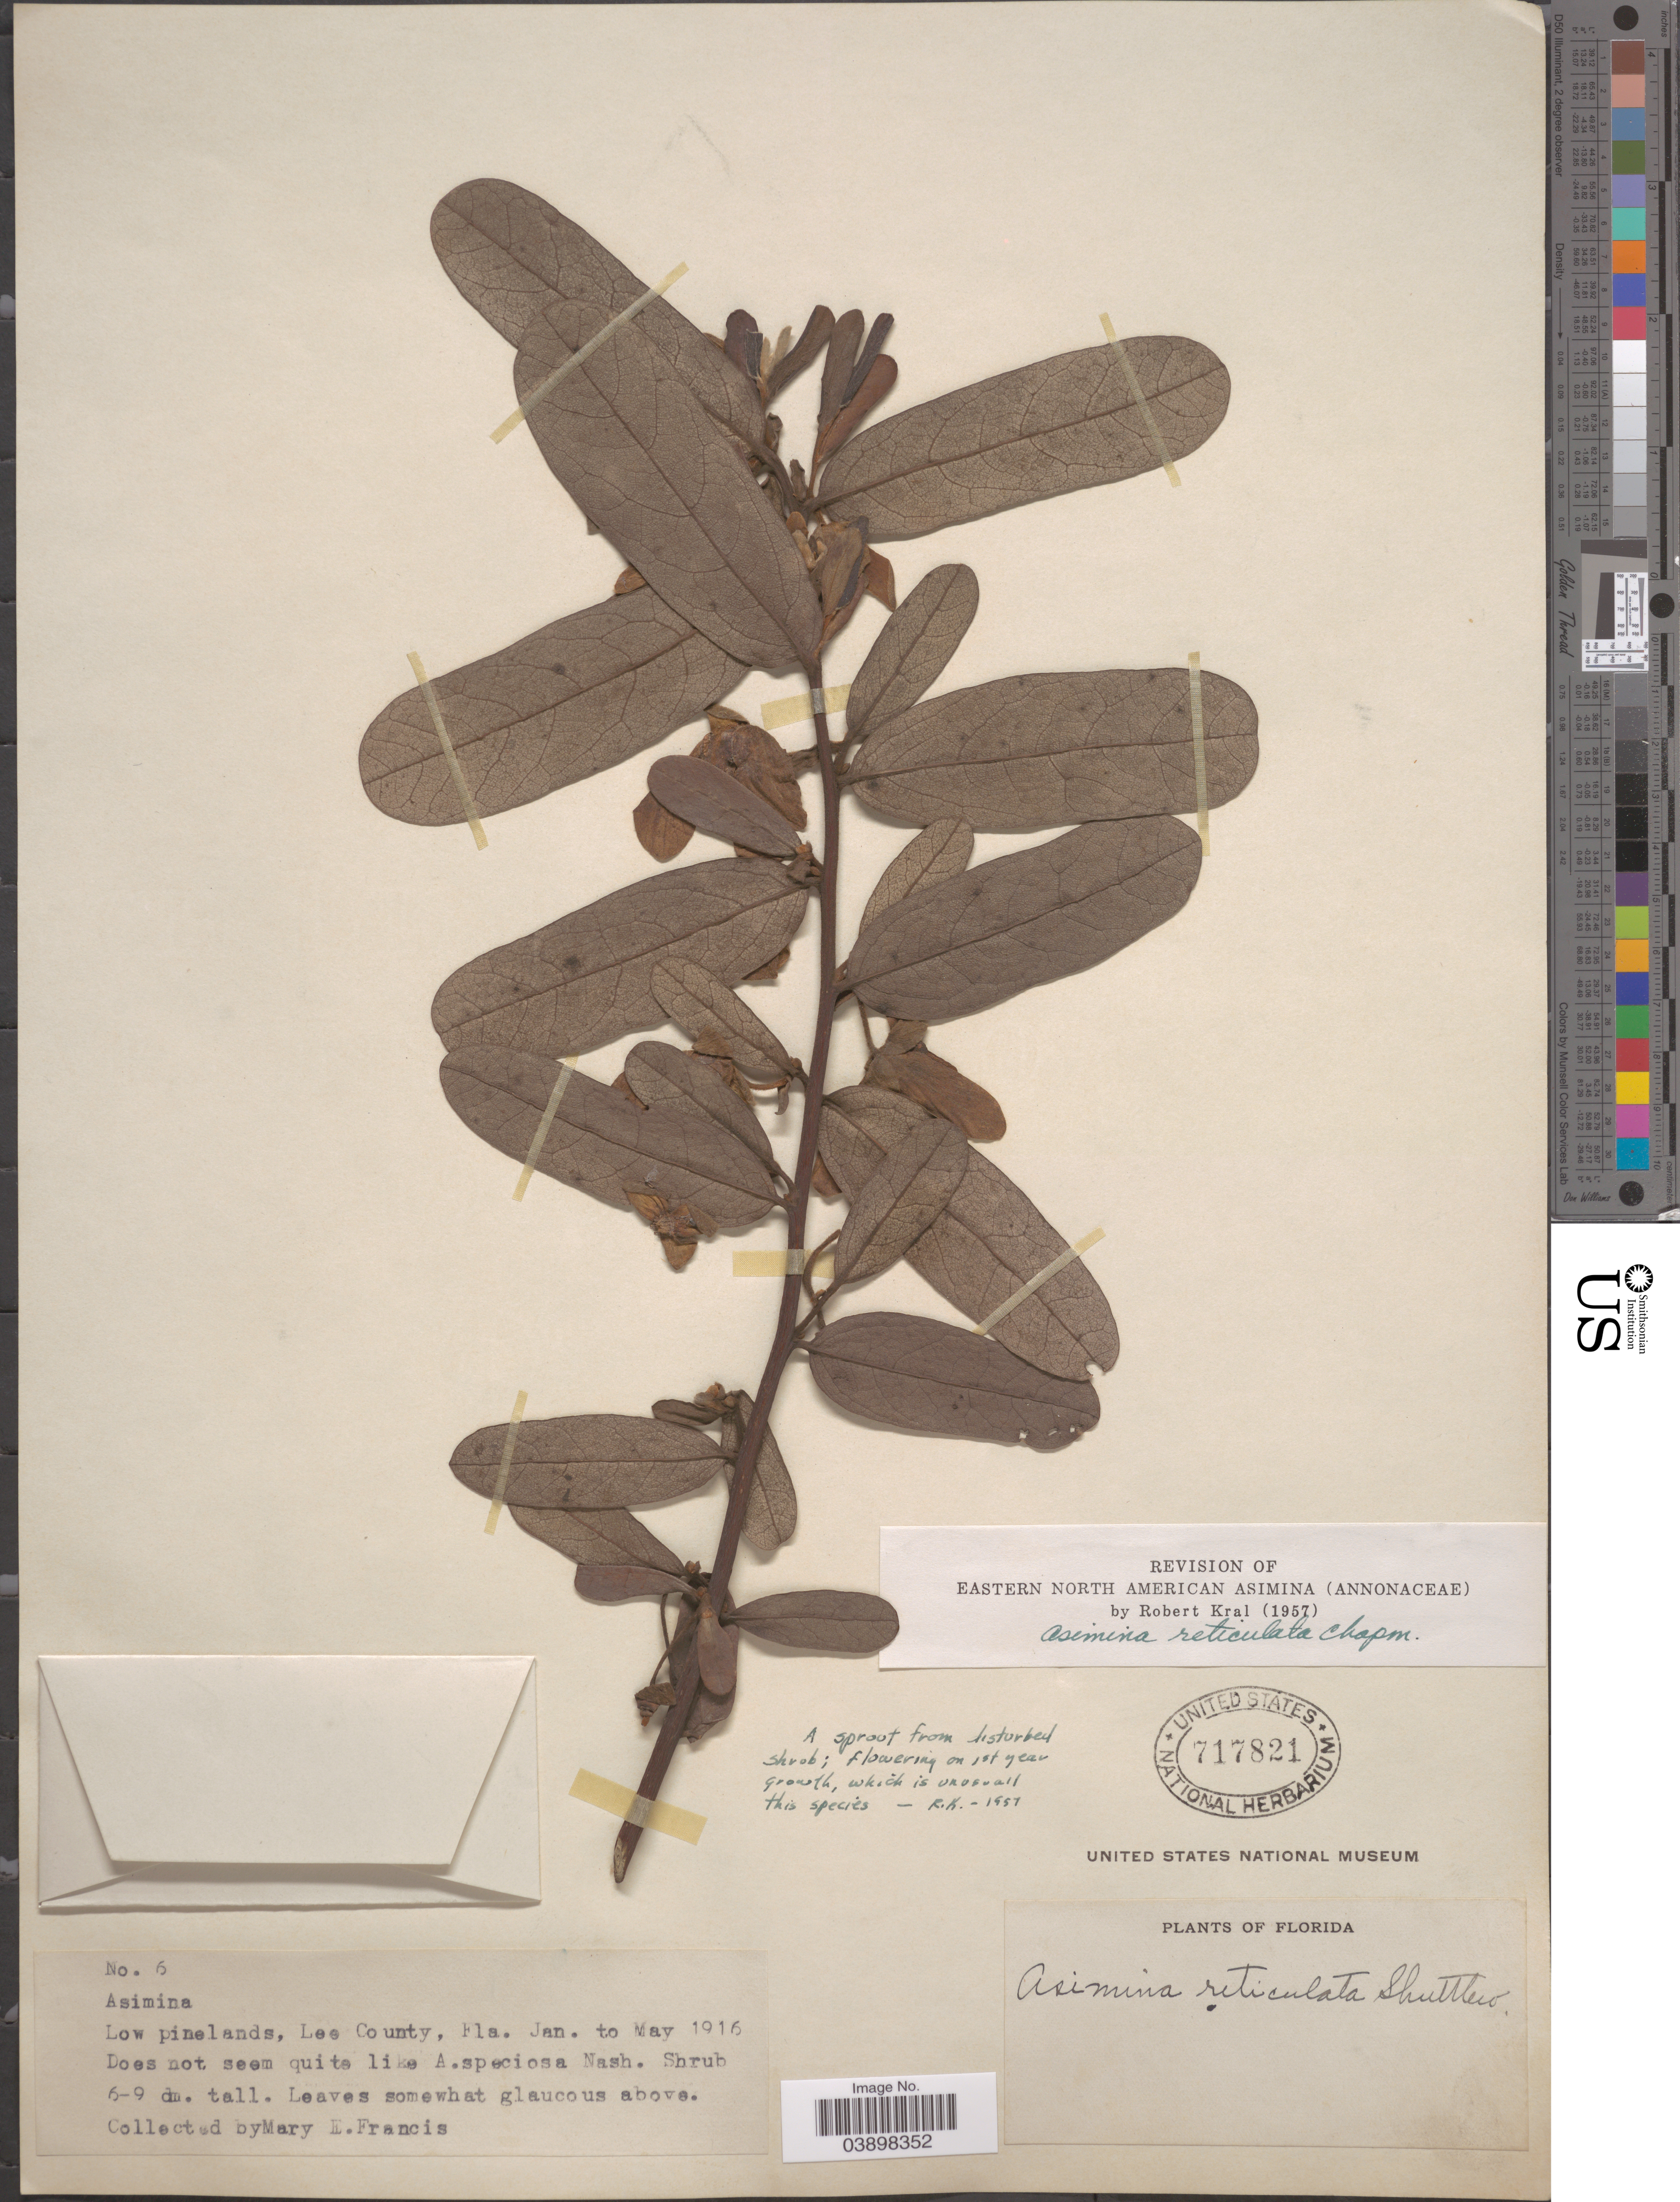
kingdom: Plantae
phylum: Tracheophyta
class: Magnoliopsida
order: Magnoliales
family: Annonaceae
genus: Asimina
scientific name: Asimina reticulata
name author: (Shuttlew.) Chapm.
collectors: M. E. Francis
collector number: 6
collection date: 1916-01/1916-05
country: United States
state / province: Florida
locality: Low pinelands, Lee County.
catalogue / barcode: US 717821